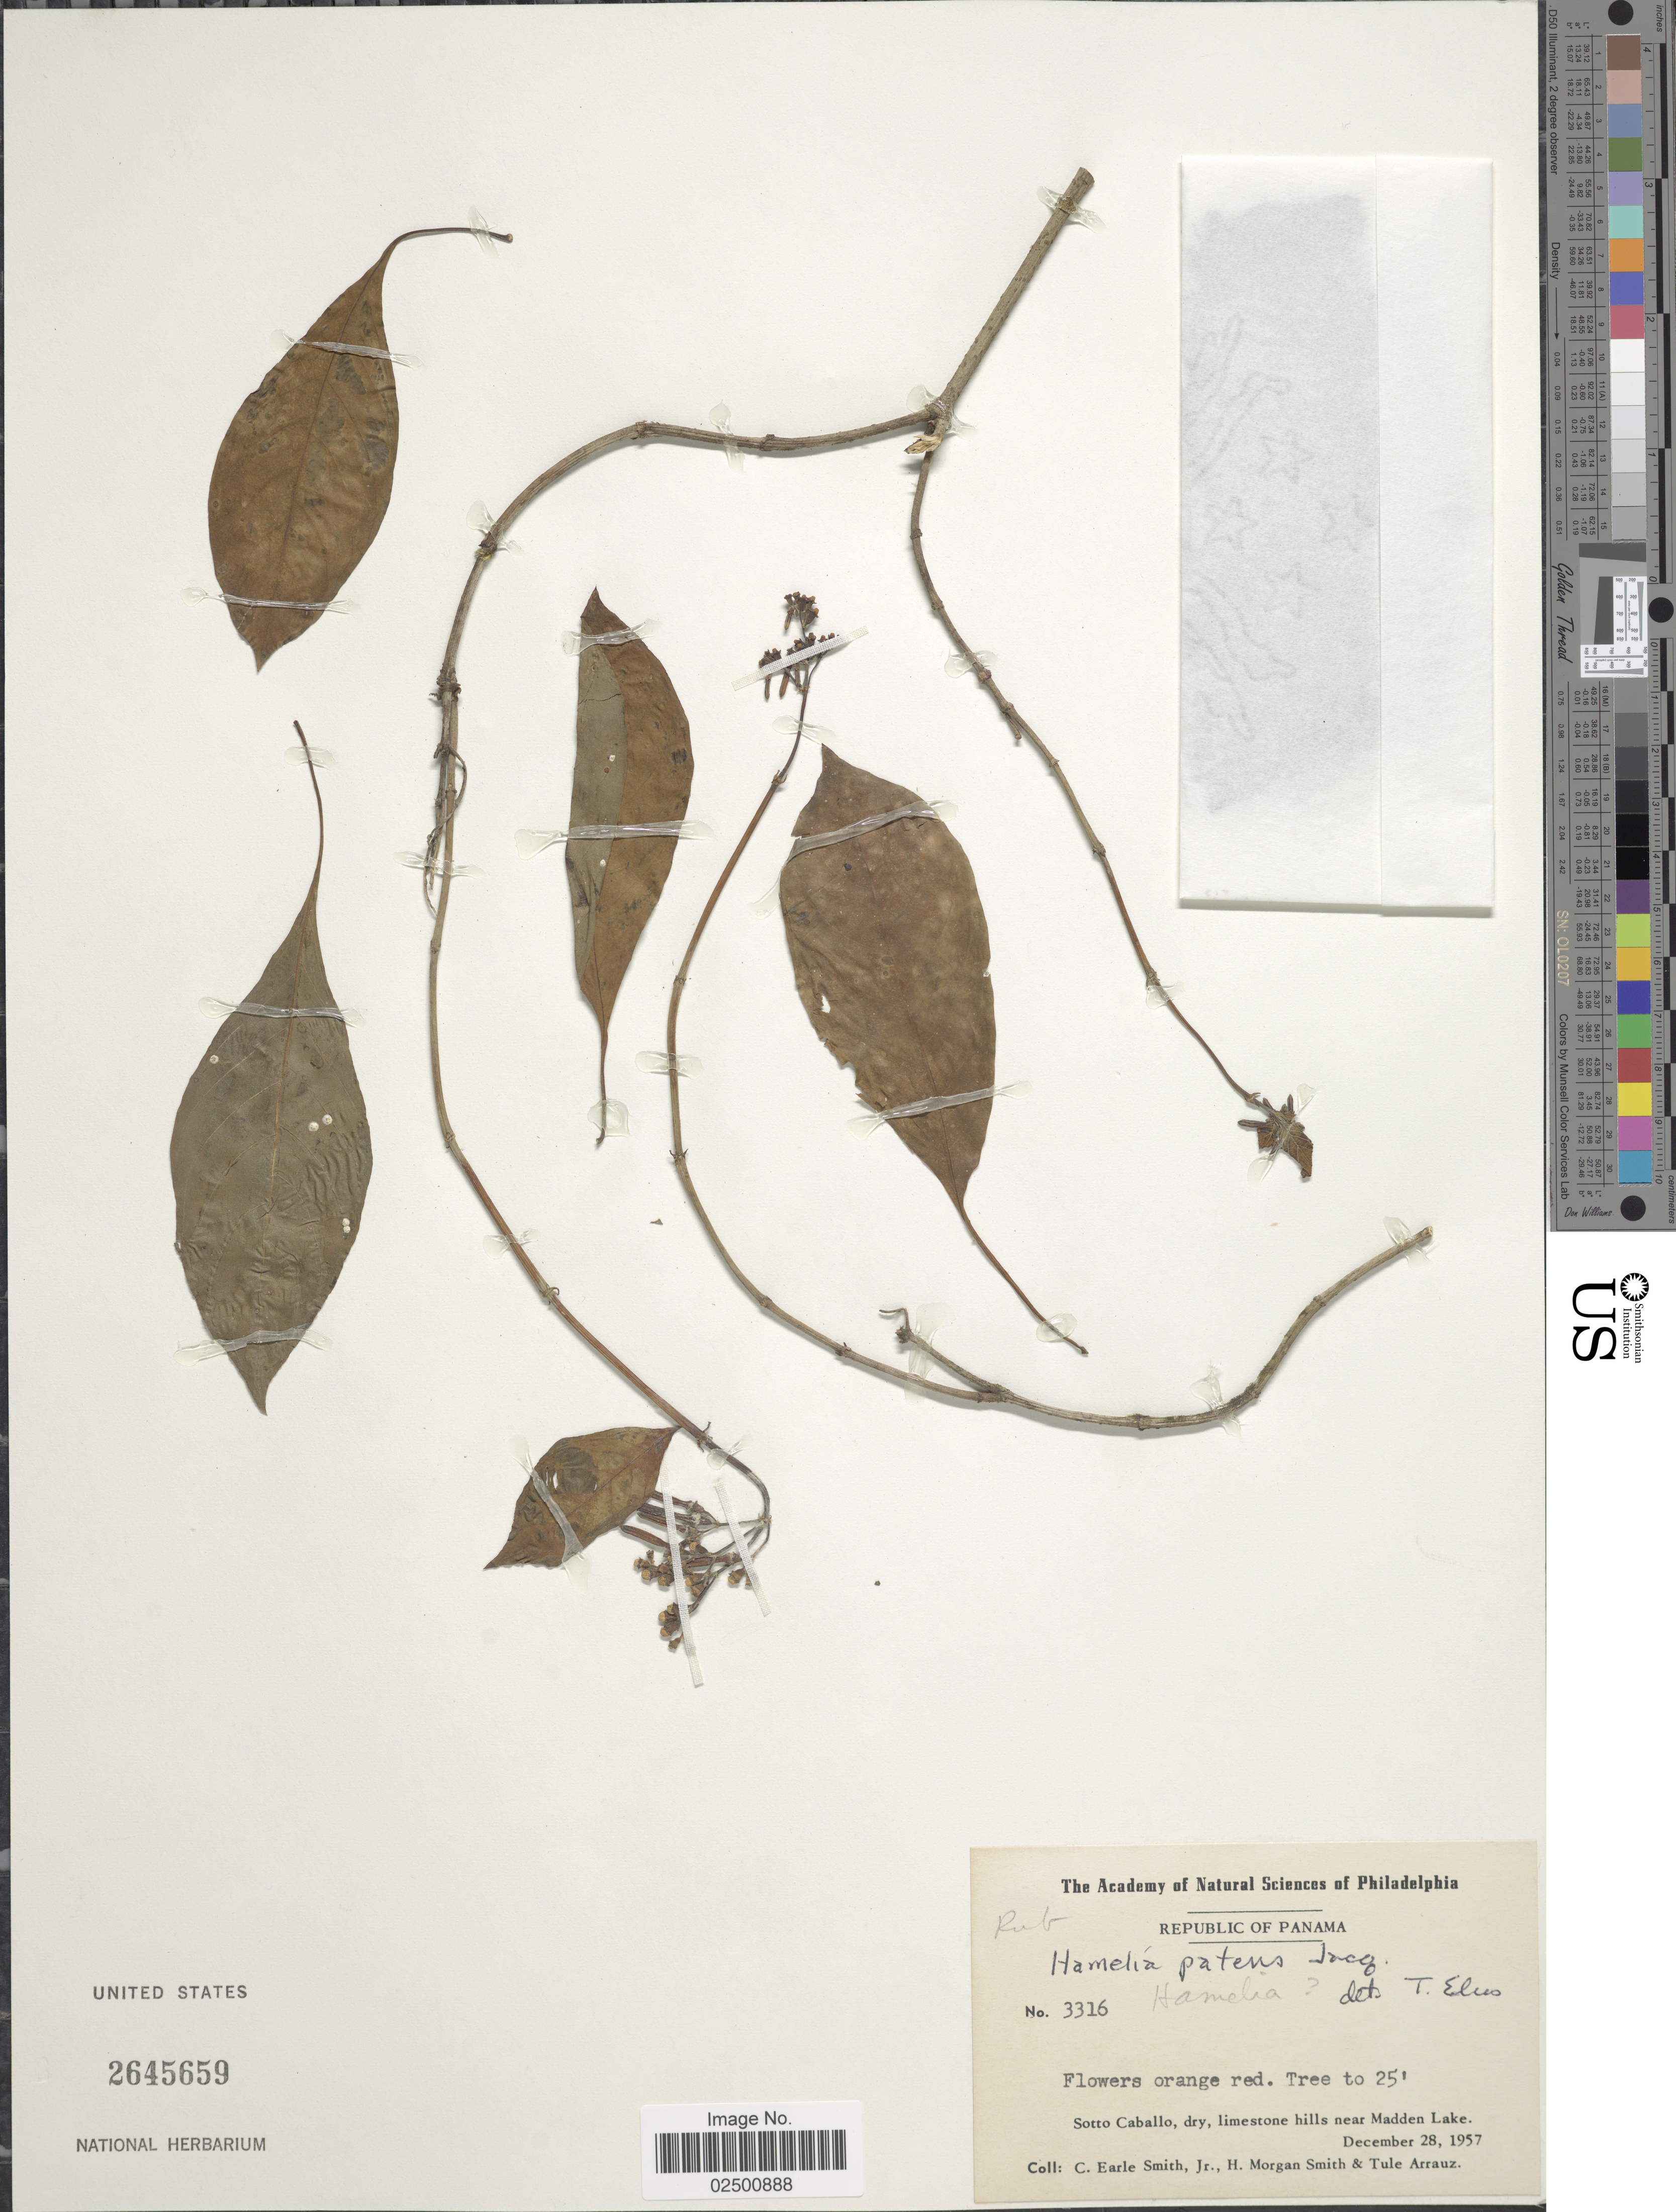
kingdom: Plantae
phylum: Tracheophyta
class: Magnoliopsida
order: Gentianales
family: Rubiaceae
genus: Hamelia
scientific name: Hamelia patens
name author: Jacq.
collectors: C. E. Smith Jr., H. M. Smith & T. Arrauz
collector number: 3316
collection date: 1957-12-28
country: Panama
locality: Sotto Caballo, limestone hills near Madden Lake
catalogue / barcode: US 2645659